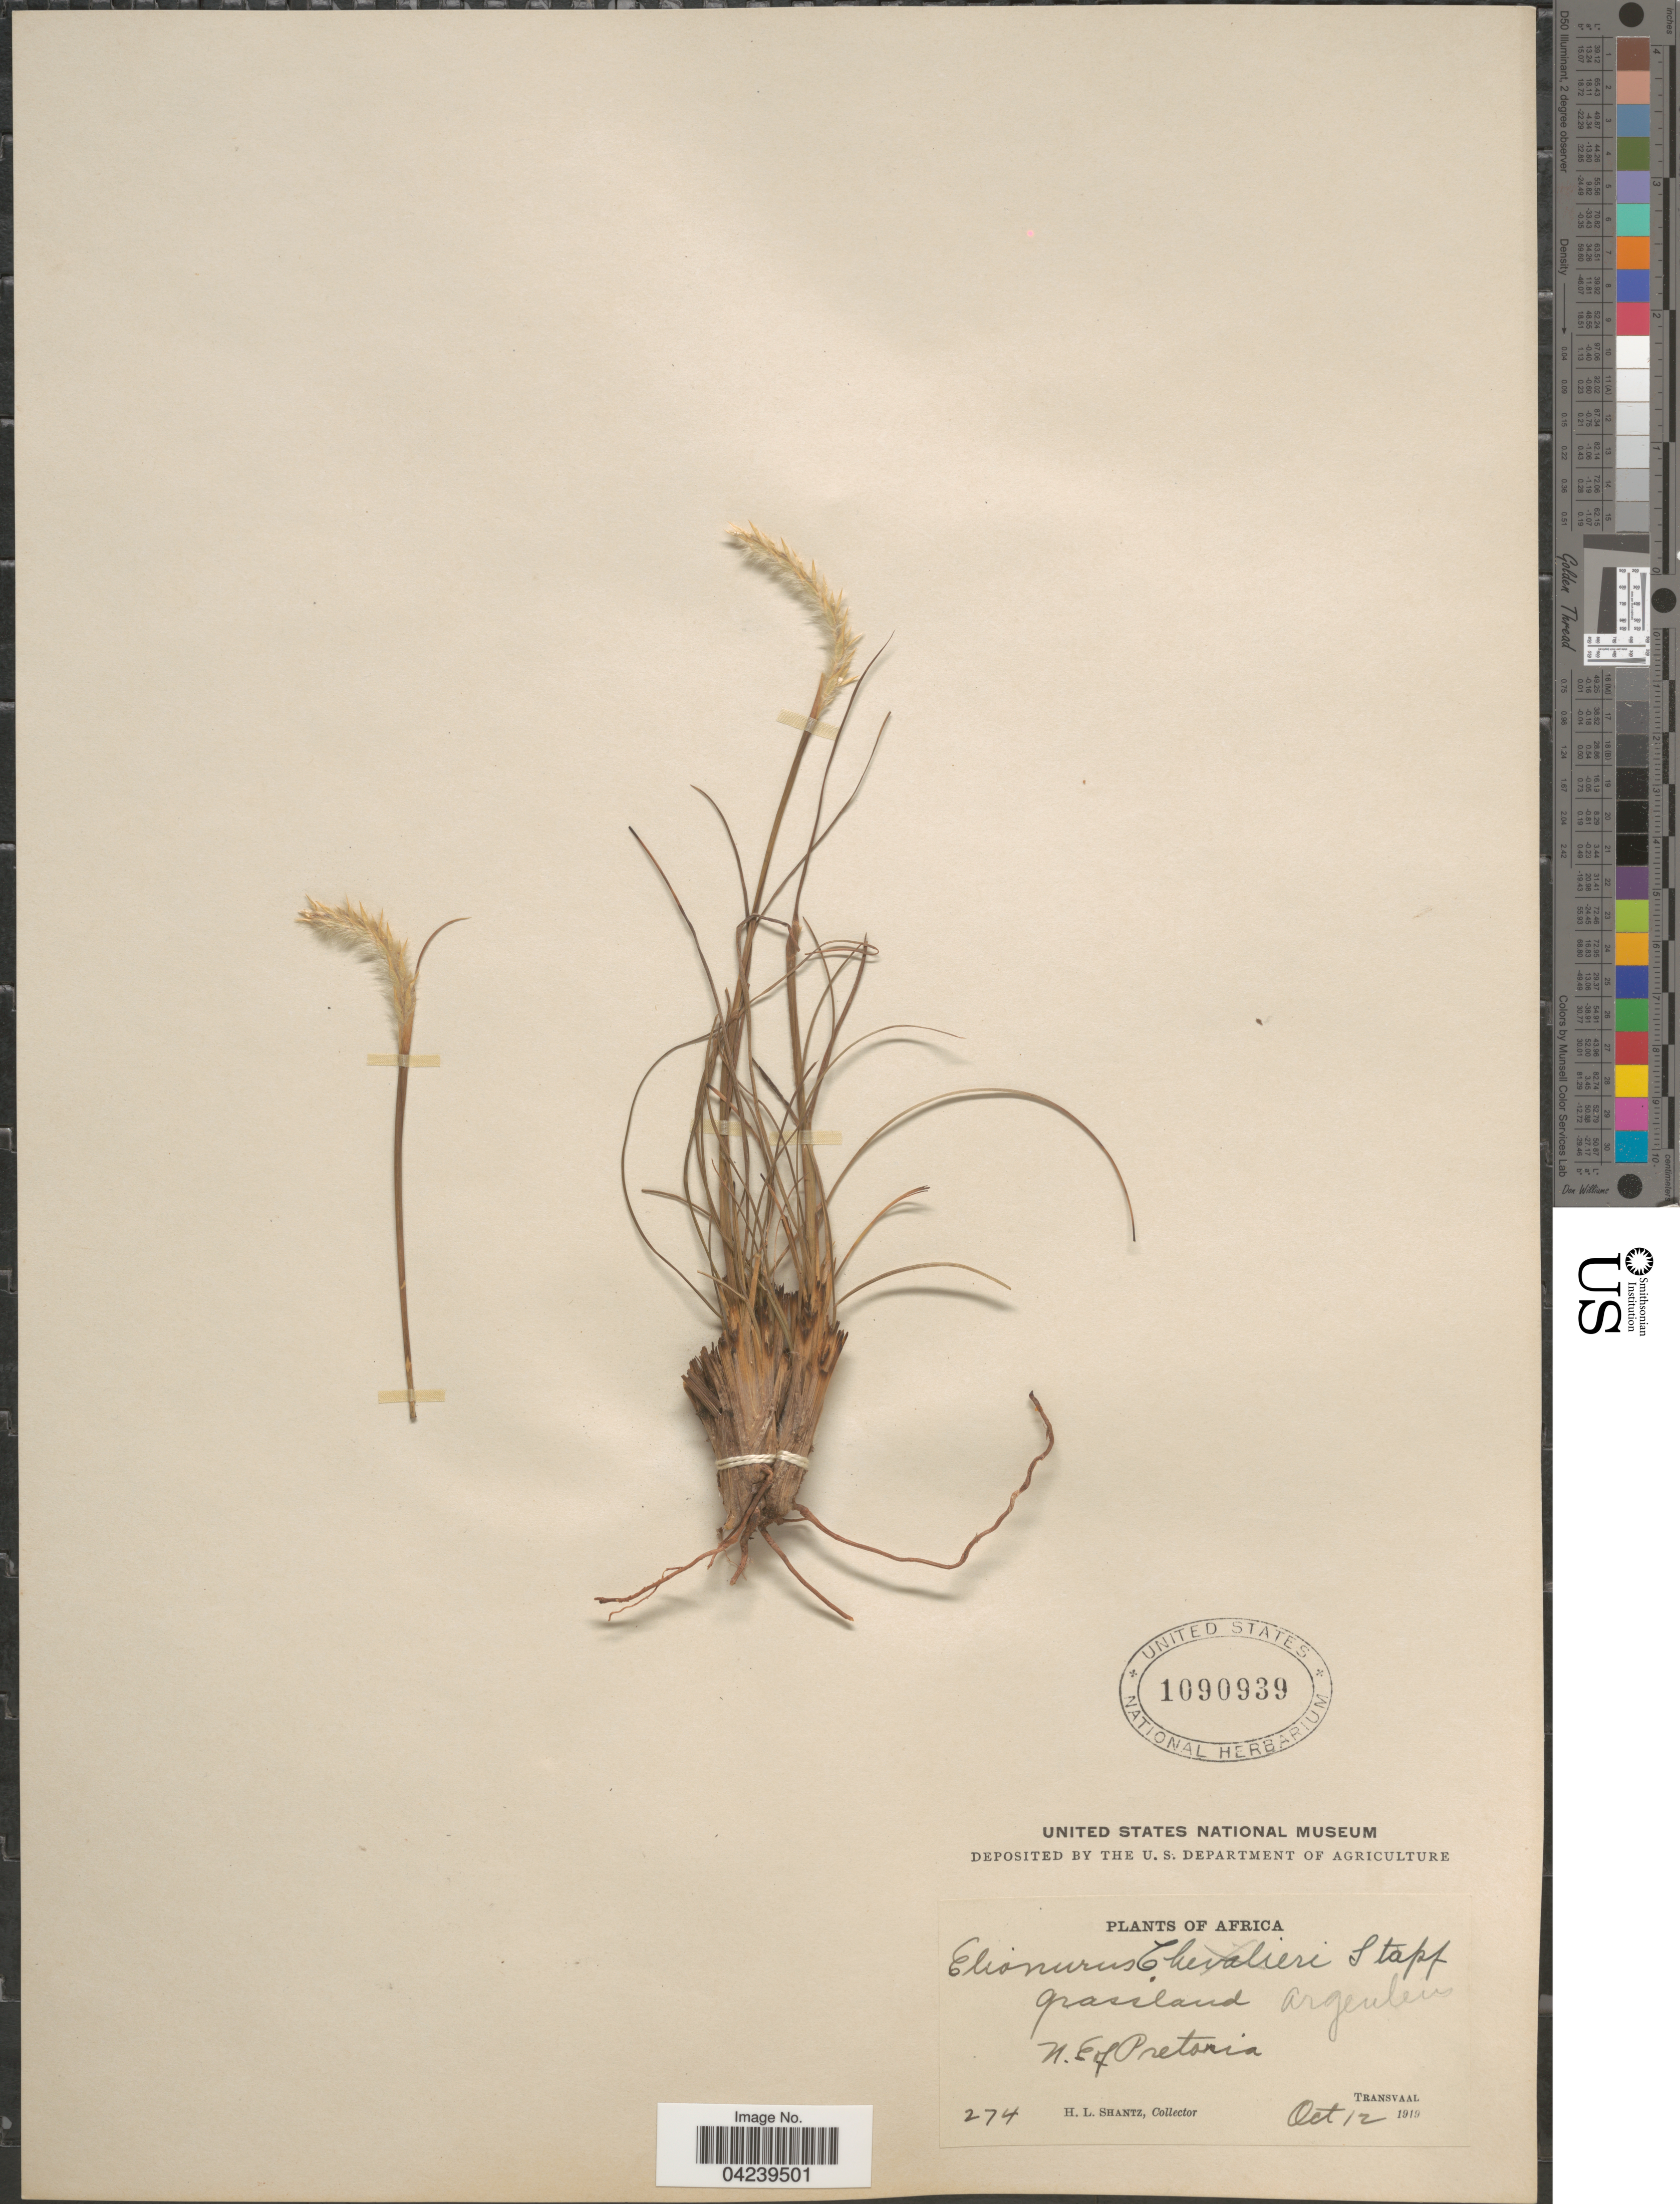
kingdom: Plantae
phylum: Tracheophyta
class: Liliopsida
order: Poales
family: Poaceae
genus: Elionurus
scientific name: Elionurus muticus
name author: (Spreng.) Kuntze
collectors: H. Shantz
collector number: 274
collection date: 1919-10-12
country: South Africa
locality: N. E. of Pretoria. Transvaal.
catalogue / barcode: US 1090939